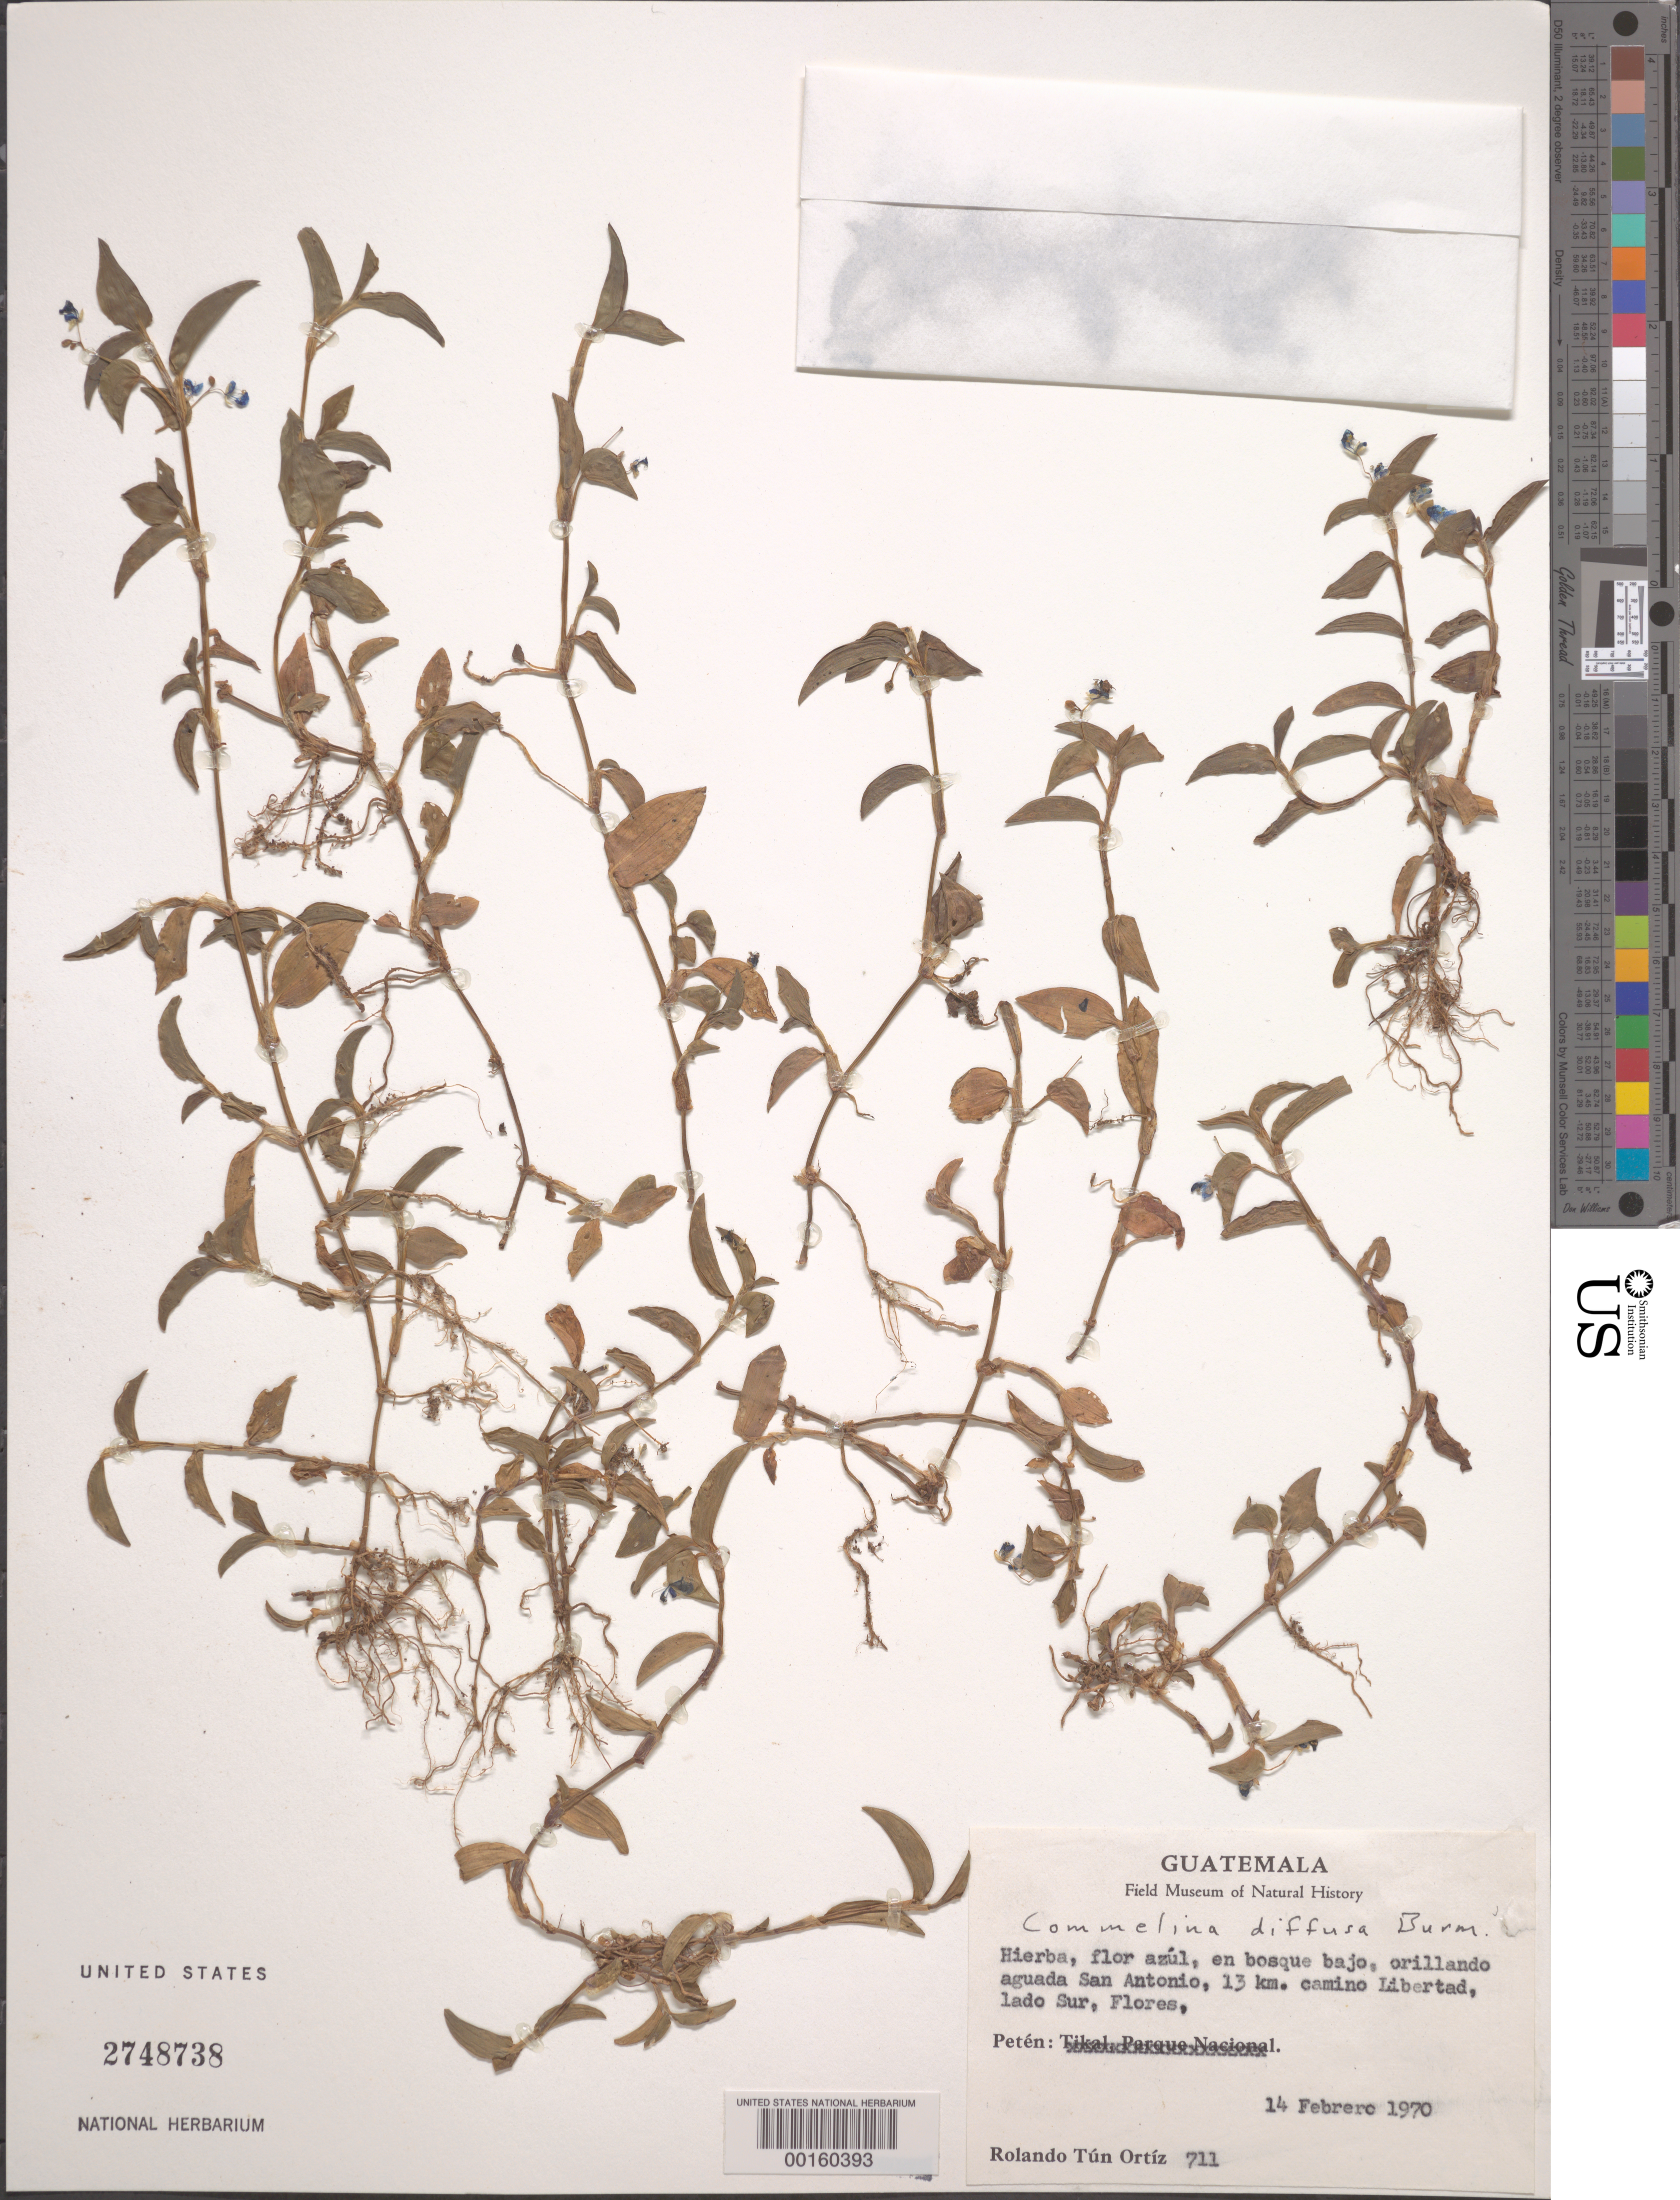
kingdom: Plantae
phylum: Tracheophyta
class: Liliopsida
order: Commelinales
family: Commelinaceae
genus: Commelina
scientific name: Commelina diffusa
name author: Burm. f.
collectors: R. L. Ortiz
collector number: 711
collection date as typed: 14 Feb 1970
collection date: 1970-02-14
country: Guatemala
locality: San Antonio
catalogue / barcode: US 2748738